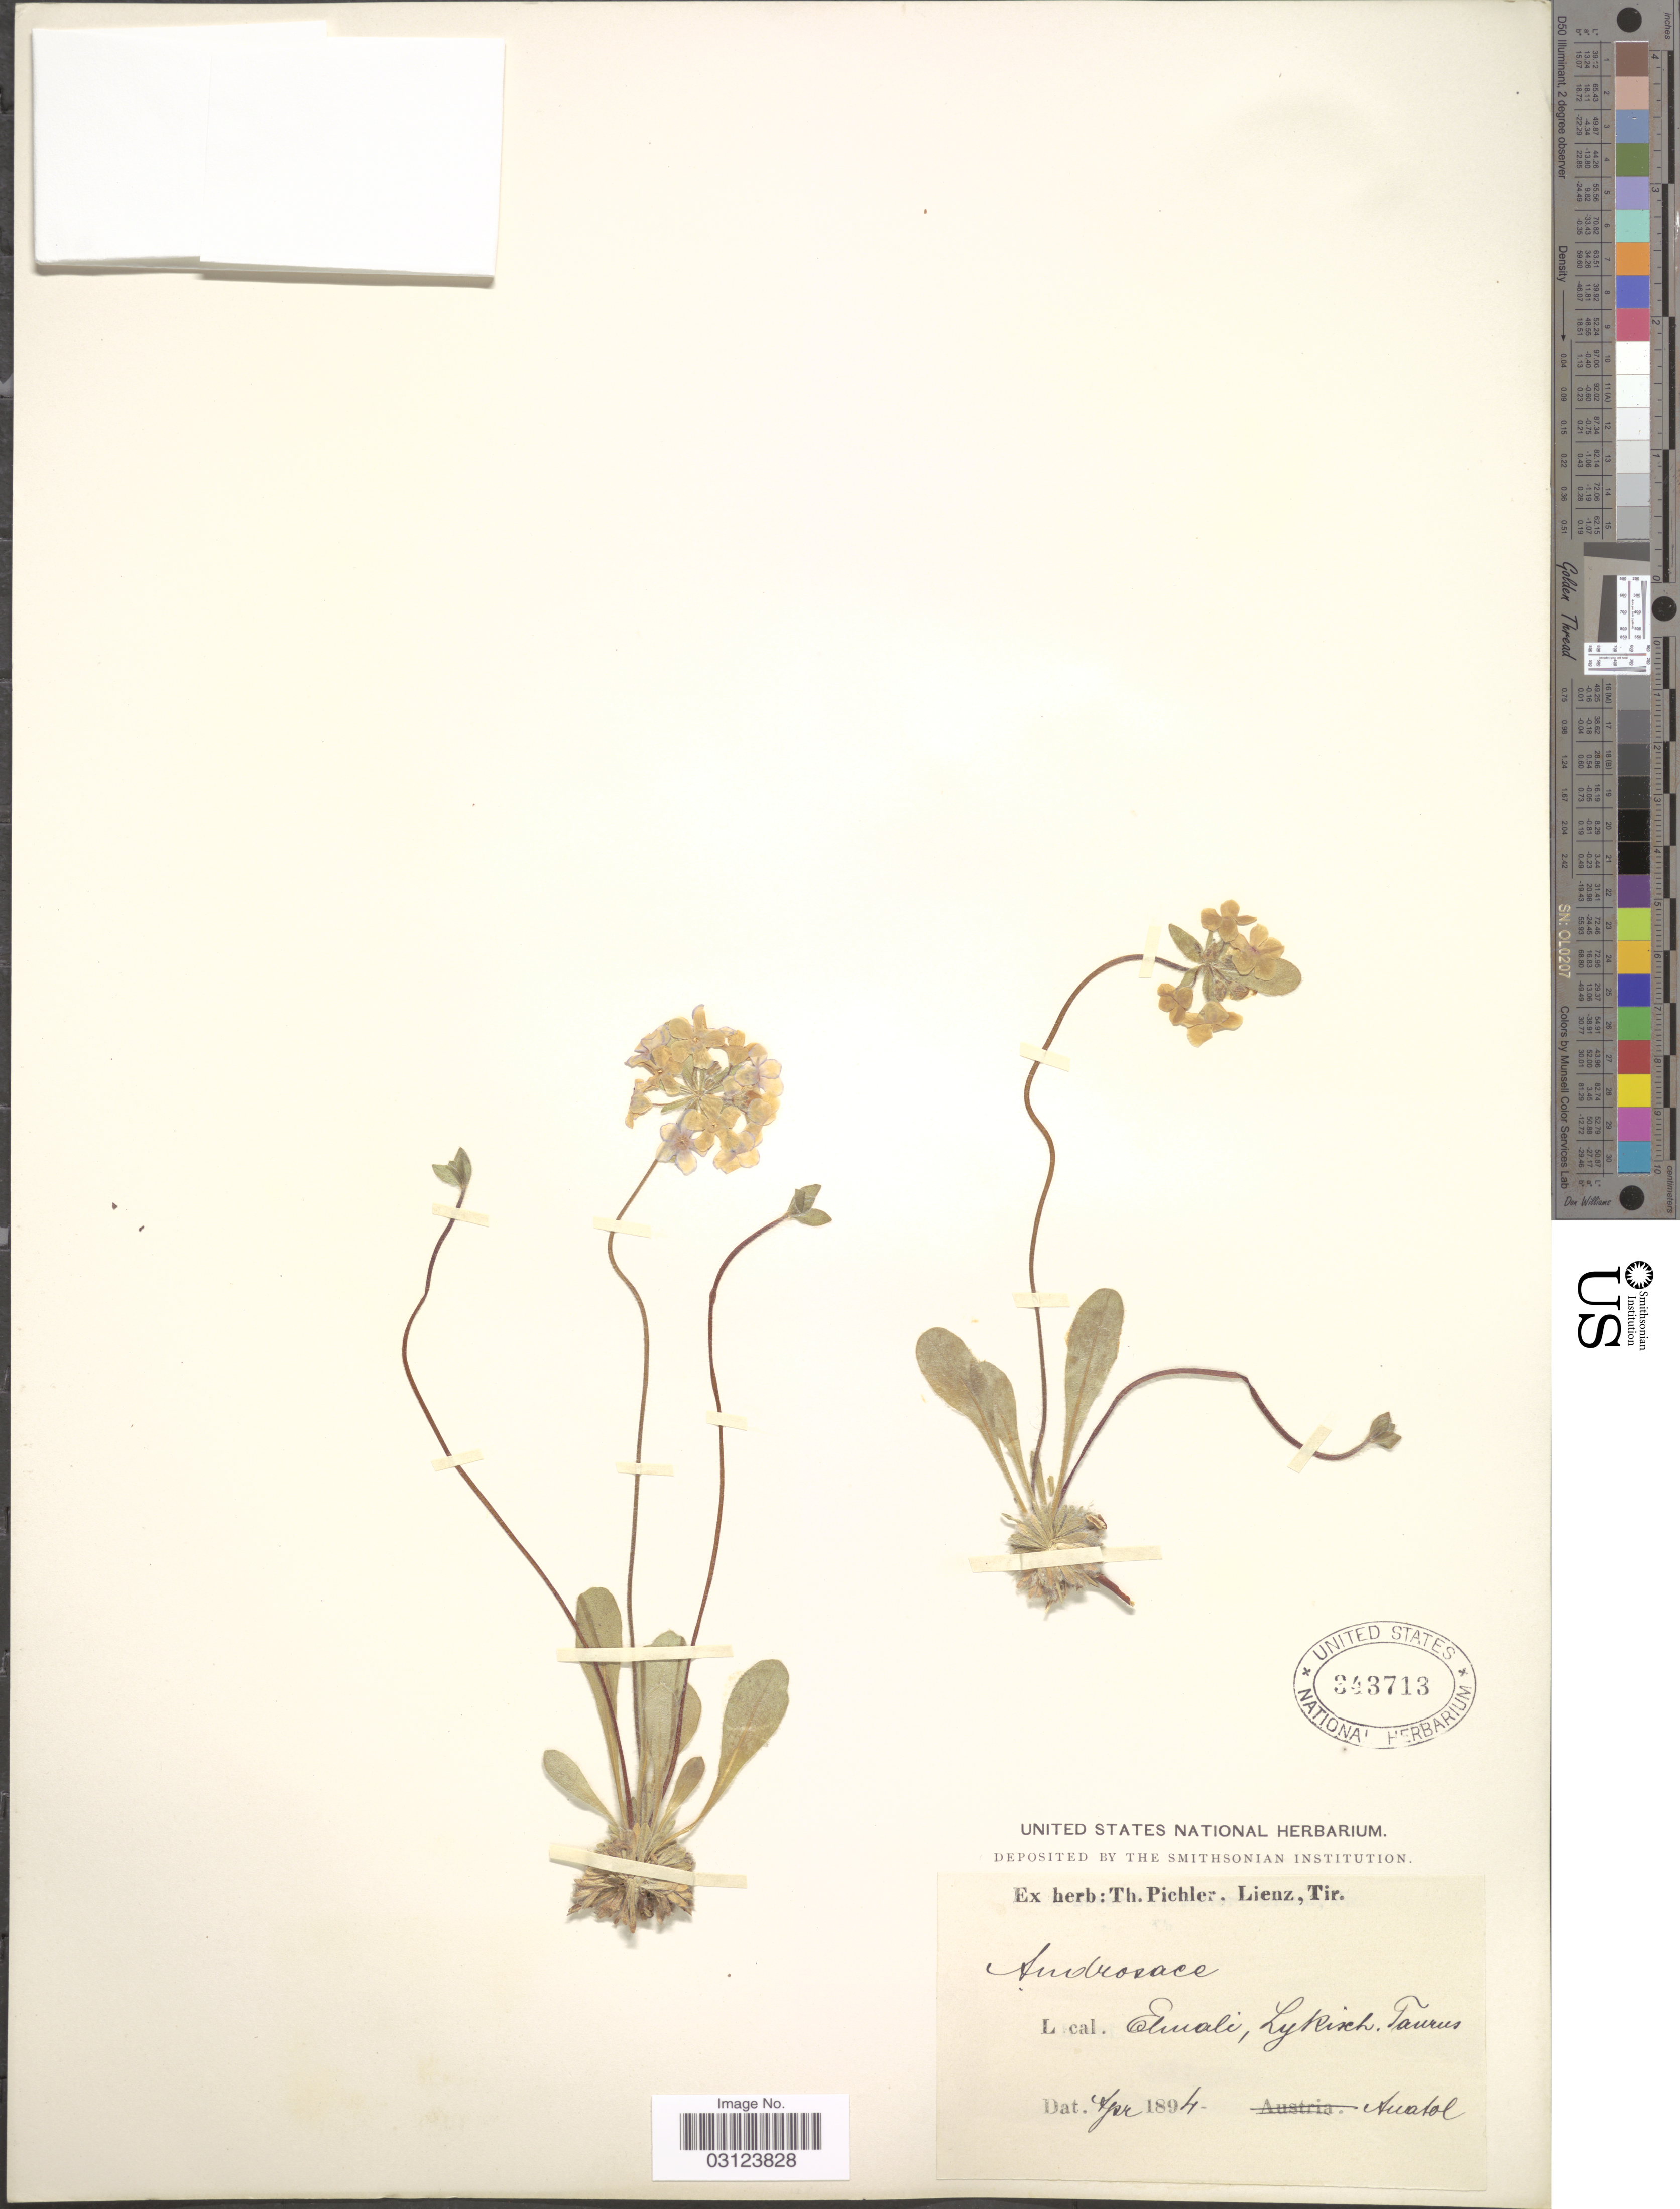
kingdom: Plantae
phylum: Tracheophyta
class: Magnoliopsida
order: Ericales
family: Primulaceae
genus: Androsace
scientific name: Androsace sp.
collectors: ex herb. T. Pichler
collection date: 1894-04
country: Turkey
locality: Elmali, Lykisch, Taurus, Anatol.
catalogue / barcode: US 343713